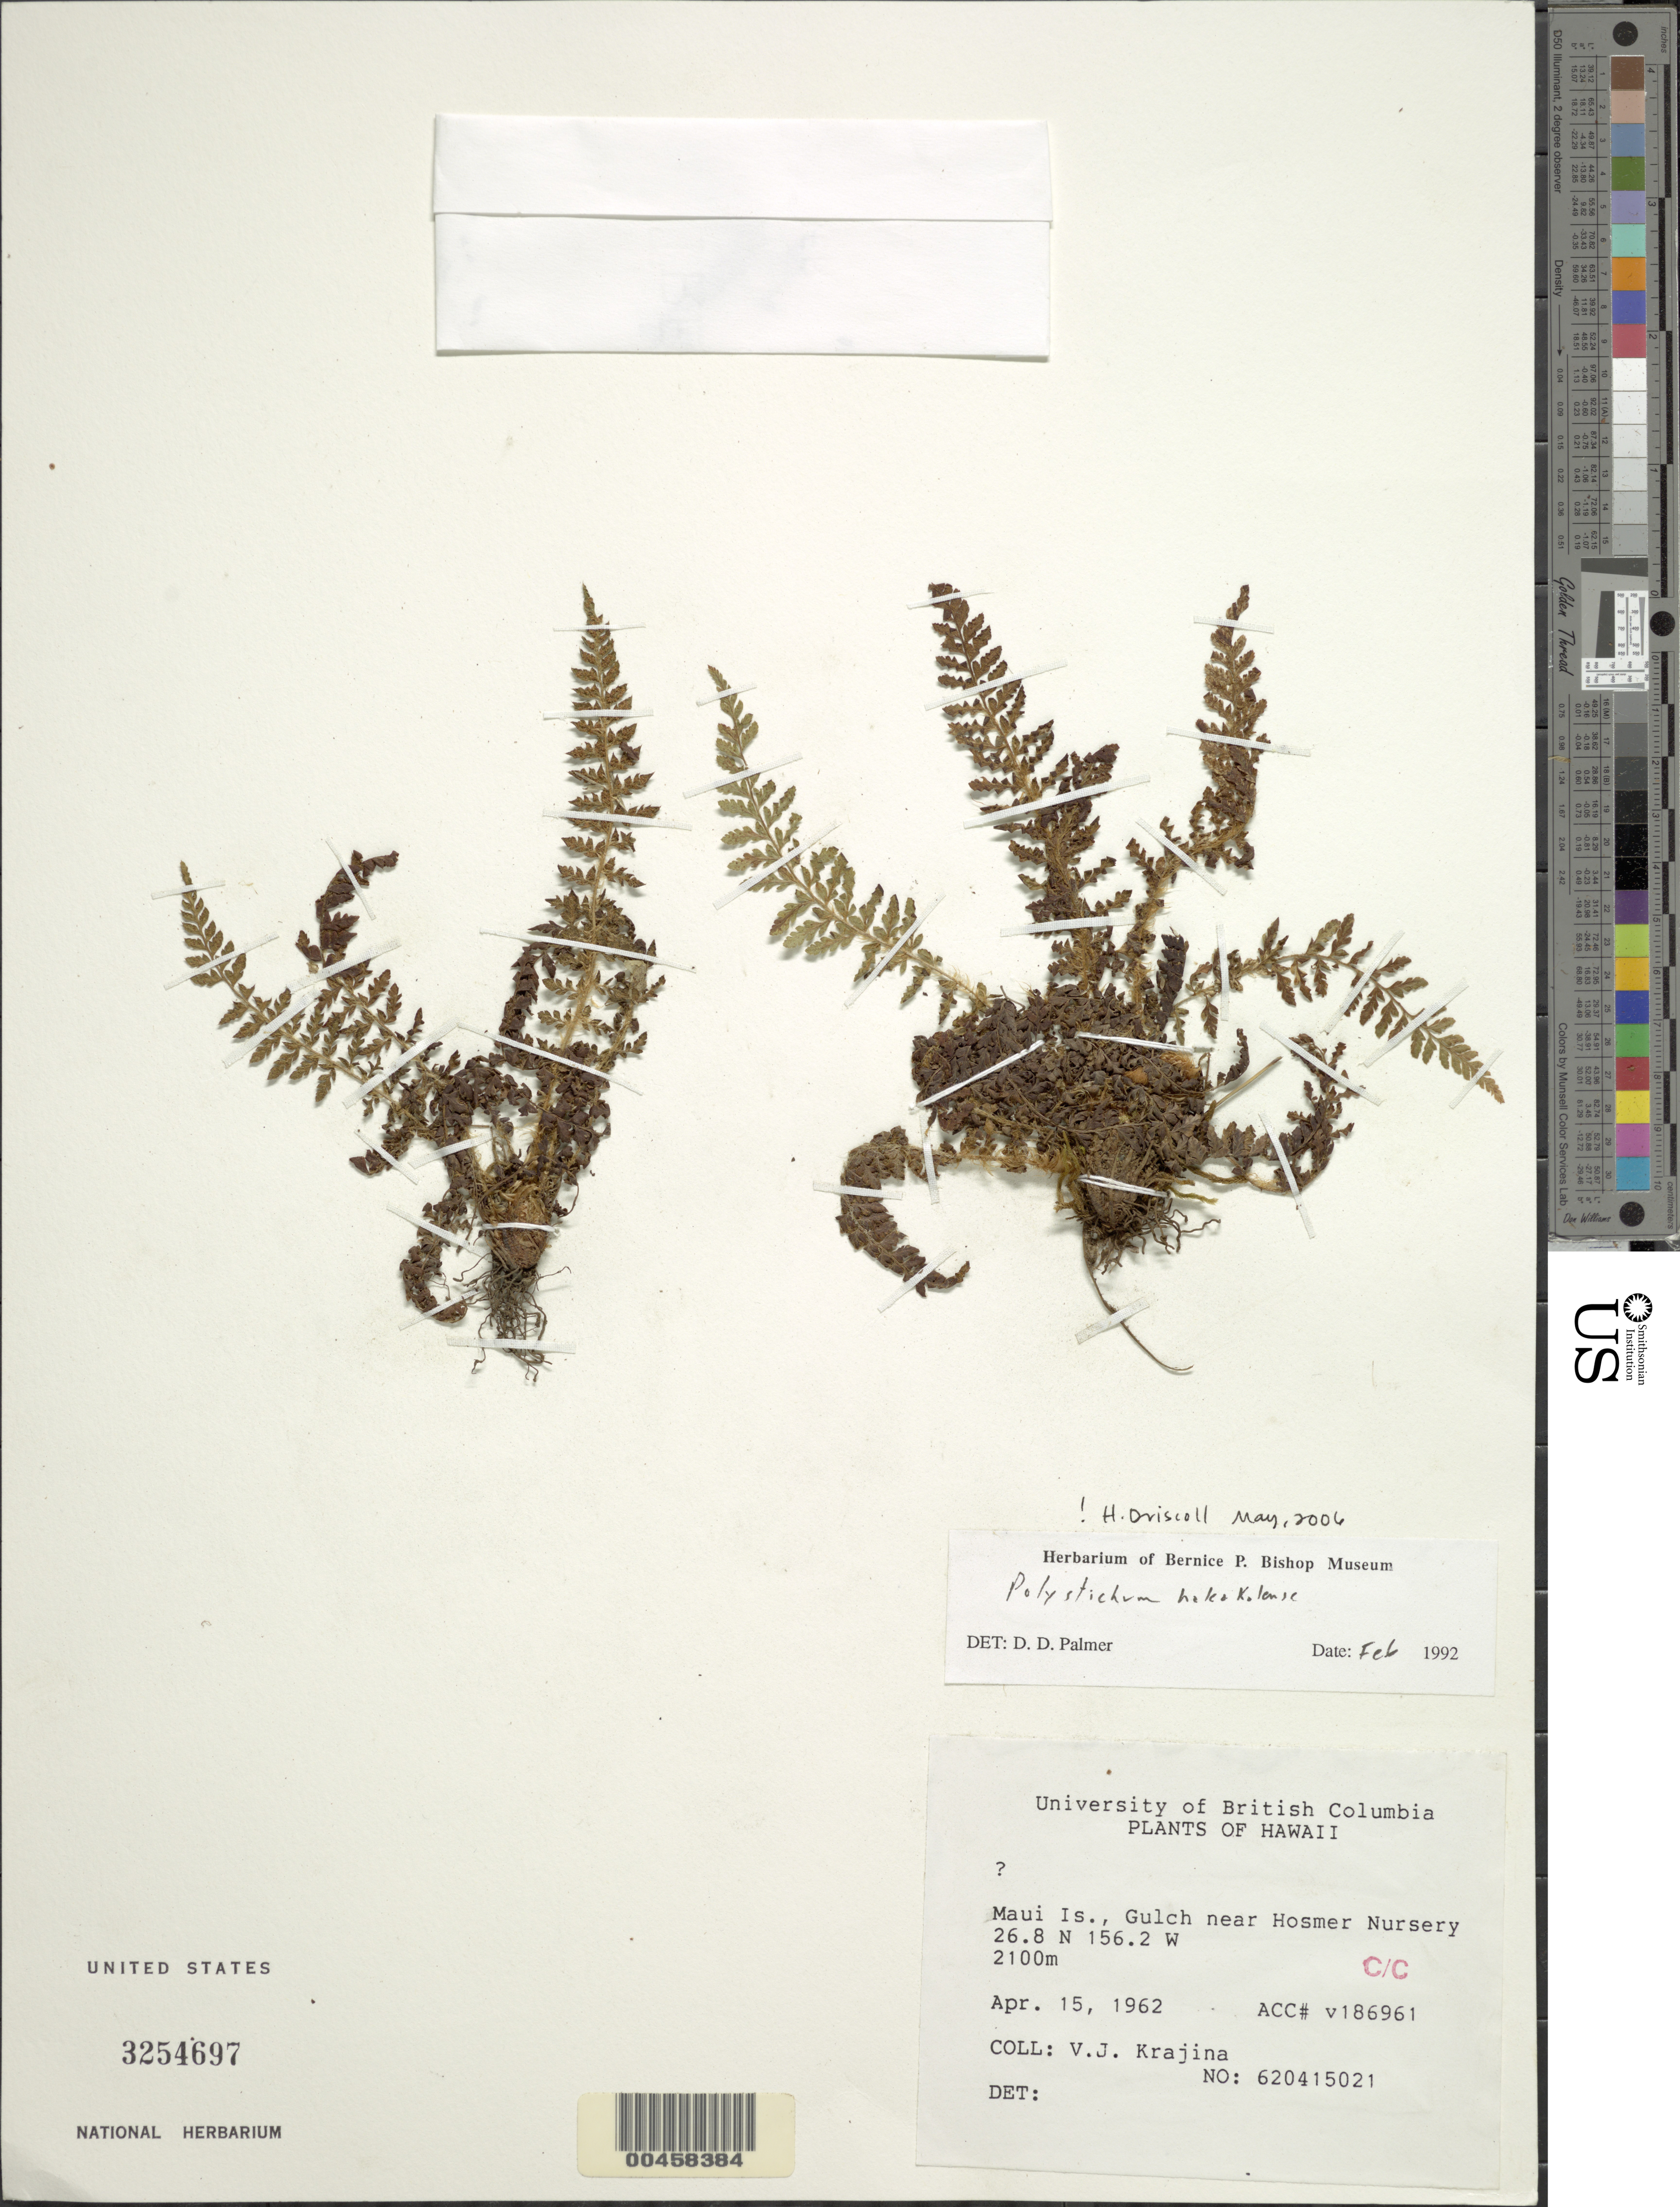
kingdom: Plantae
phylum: Tracheophyta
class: Polypodiopsida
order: Polypodiales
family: Dryopteridaceae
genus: Polystichum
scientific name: Polystichum haleakalense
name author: Brack. in Wilkes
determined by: Palmer, D. D.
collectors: V. Krajina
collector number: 620415021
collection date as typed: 15 Apr 1962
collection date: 1962-04-15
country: United States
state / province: Hawaii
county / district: Maui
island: Maui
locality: Gulch near Hosmer Nursery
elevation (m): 2100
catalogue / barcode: US 3254697